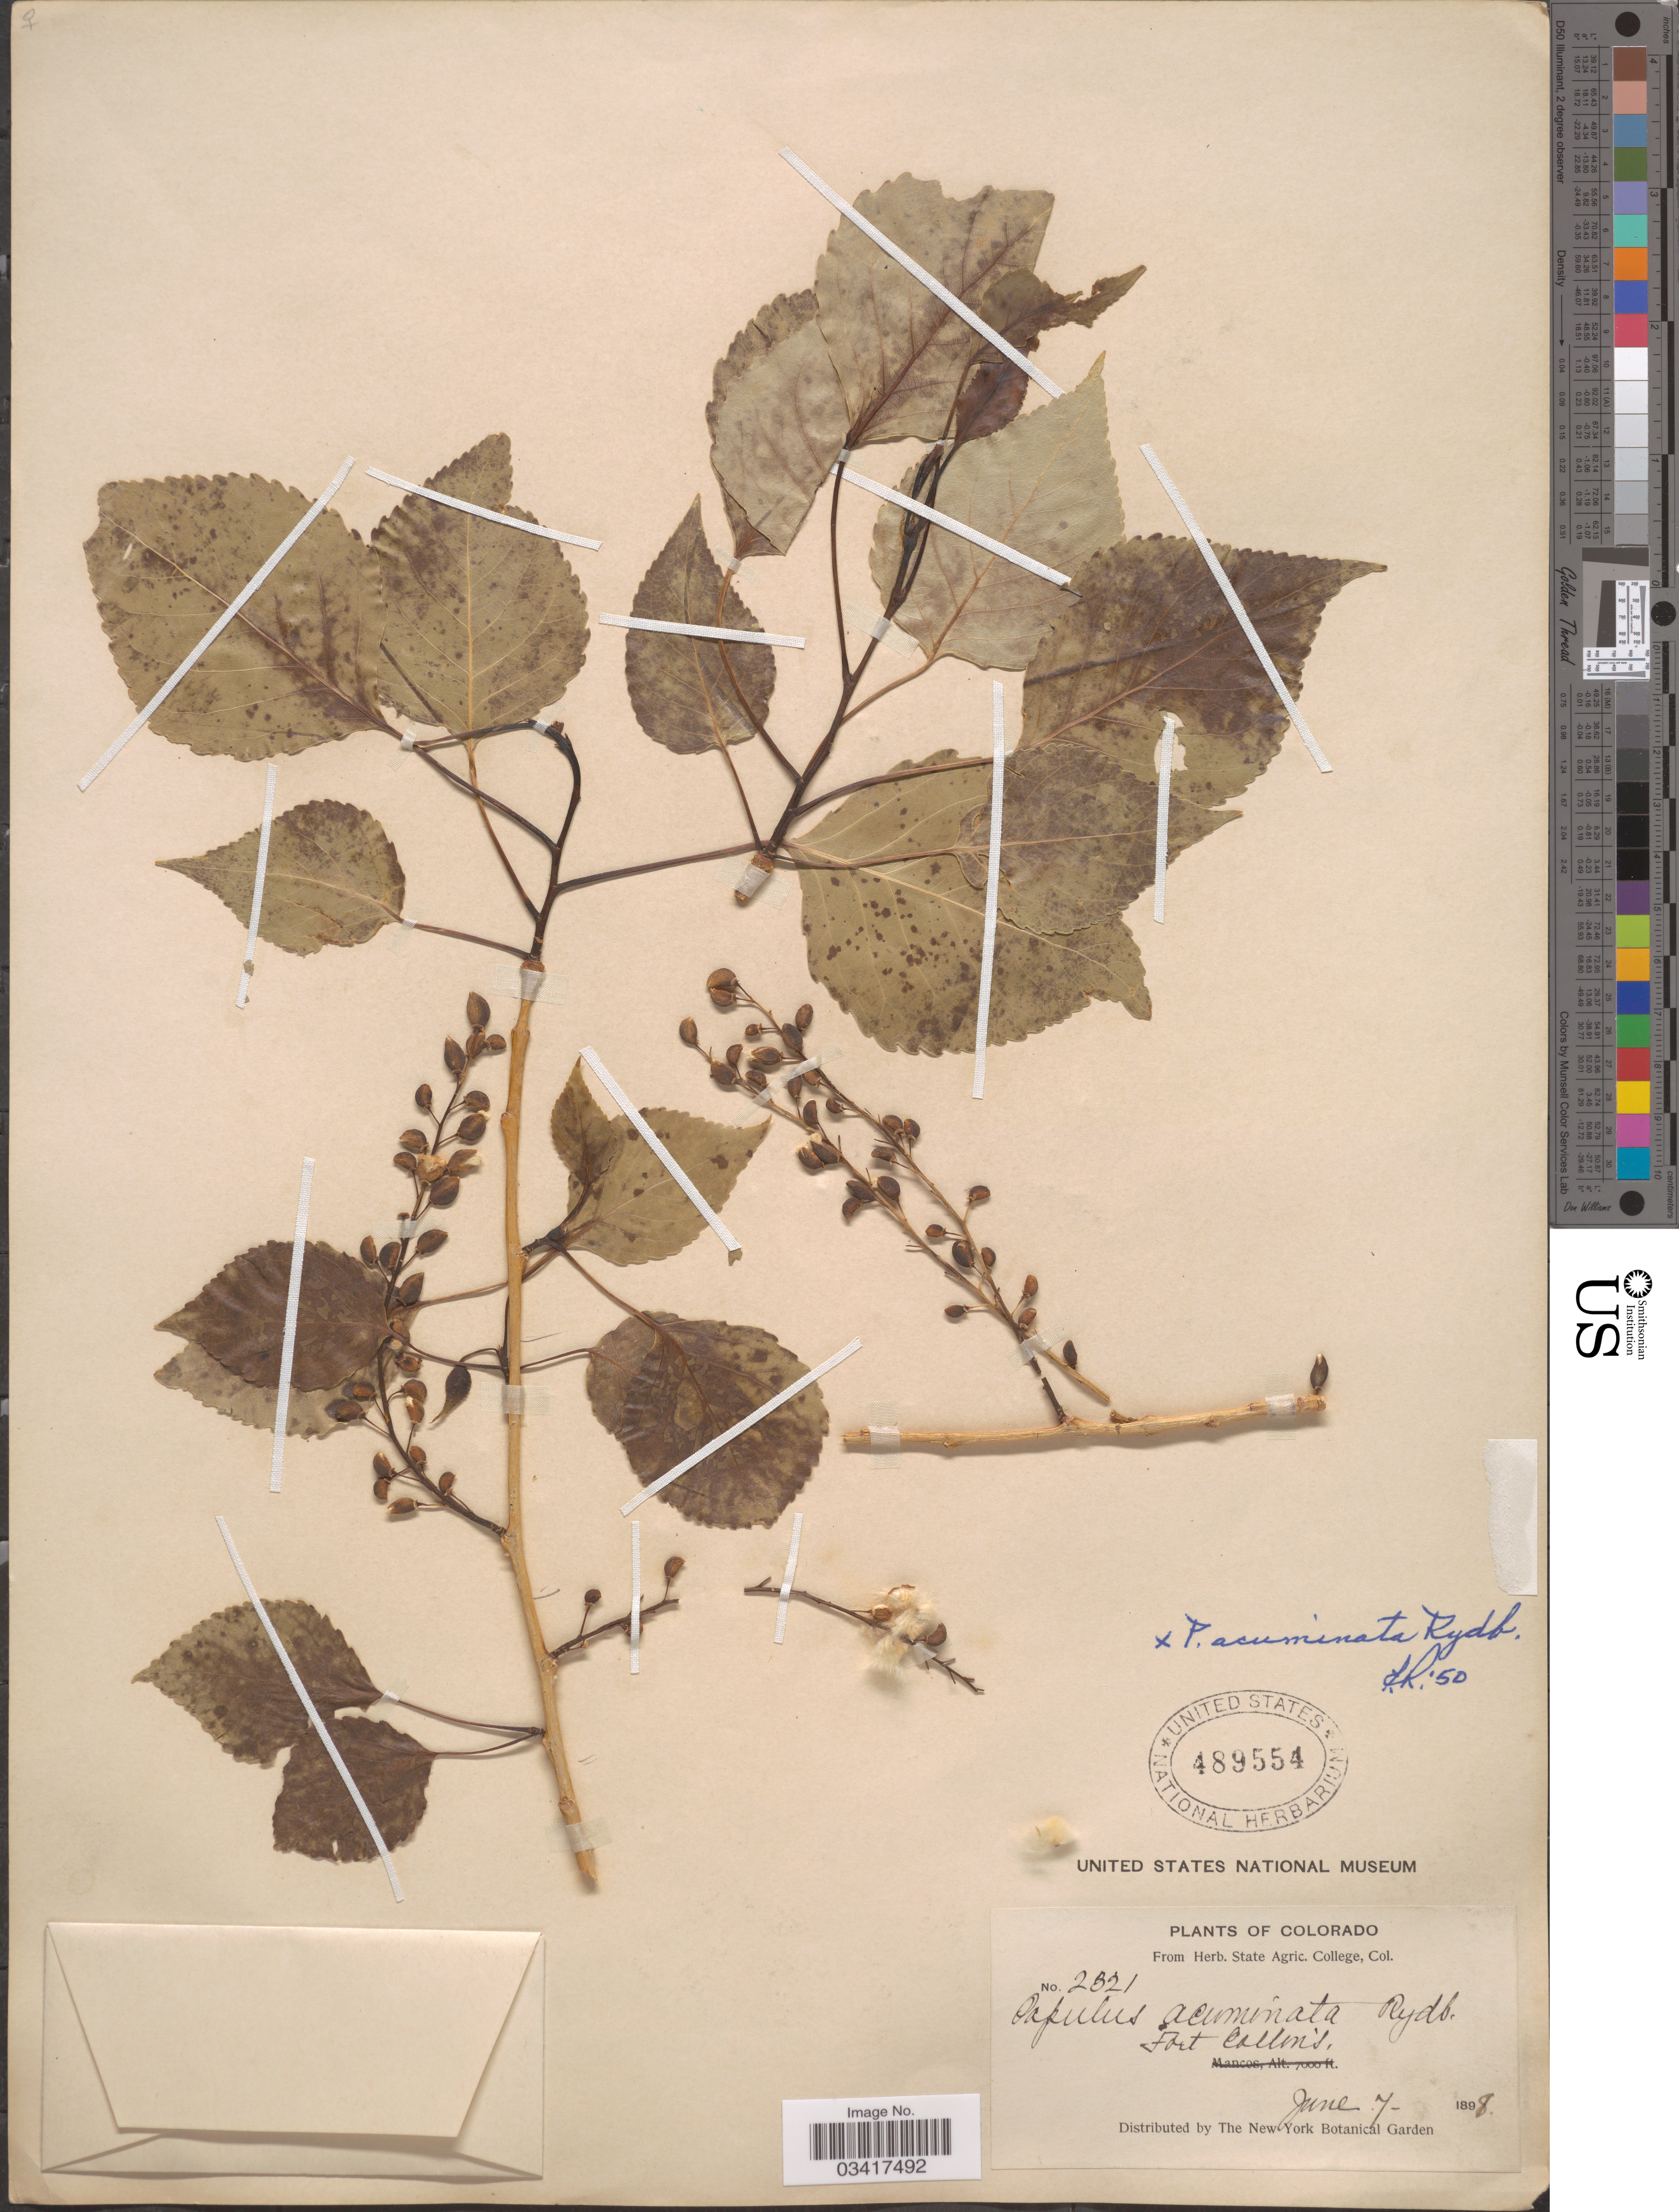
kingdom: Plantae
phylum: Tracheophyta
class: Magnoliopsida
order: Malpighiales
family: Salicaceae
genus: Populus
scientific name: Populus acuminata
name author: Rydb.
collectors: ex herb. State Agric. College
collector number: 2321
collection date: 1898-08-07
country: United States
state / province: Colorado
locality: Fort Collins.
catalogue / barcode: US 489554